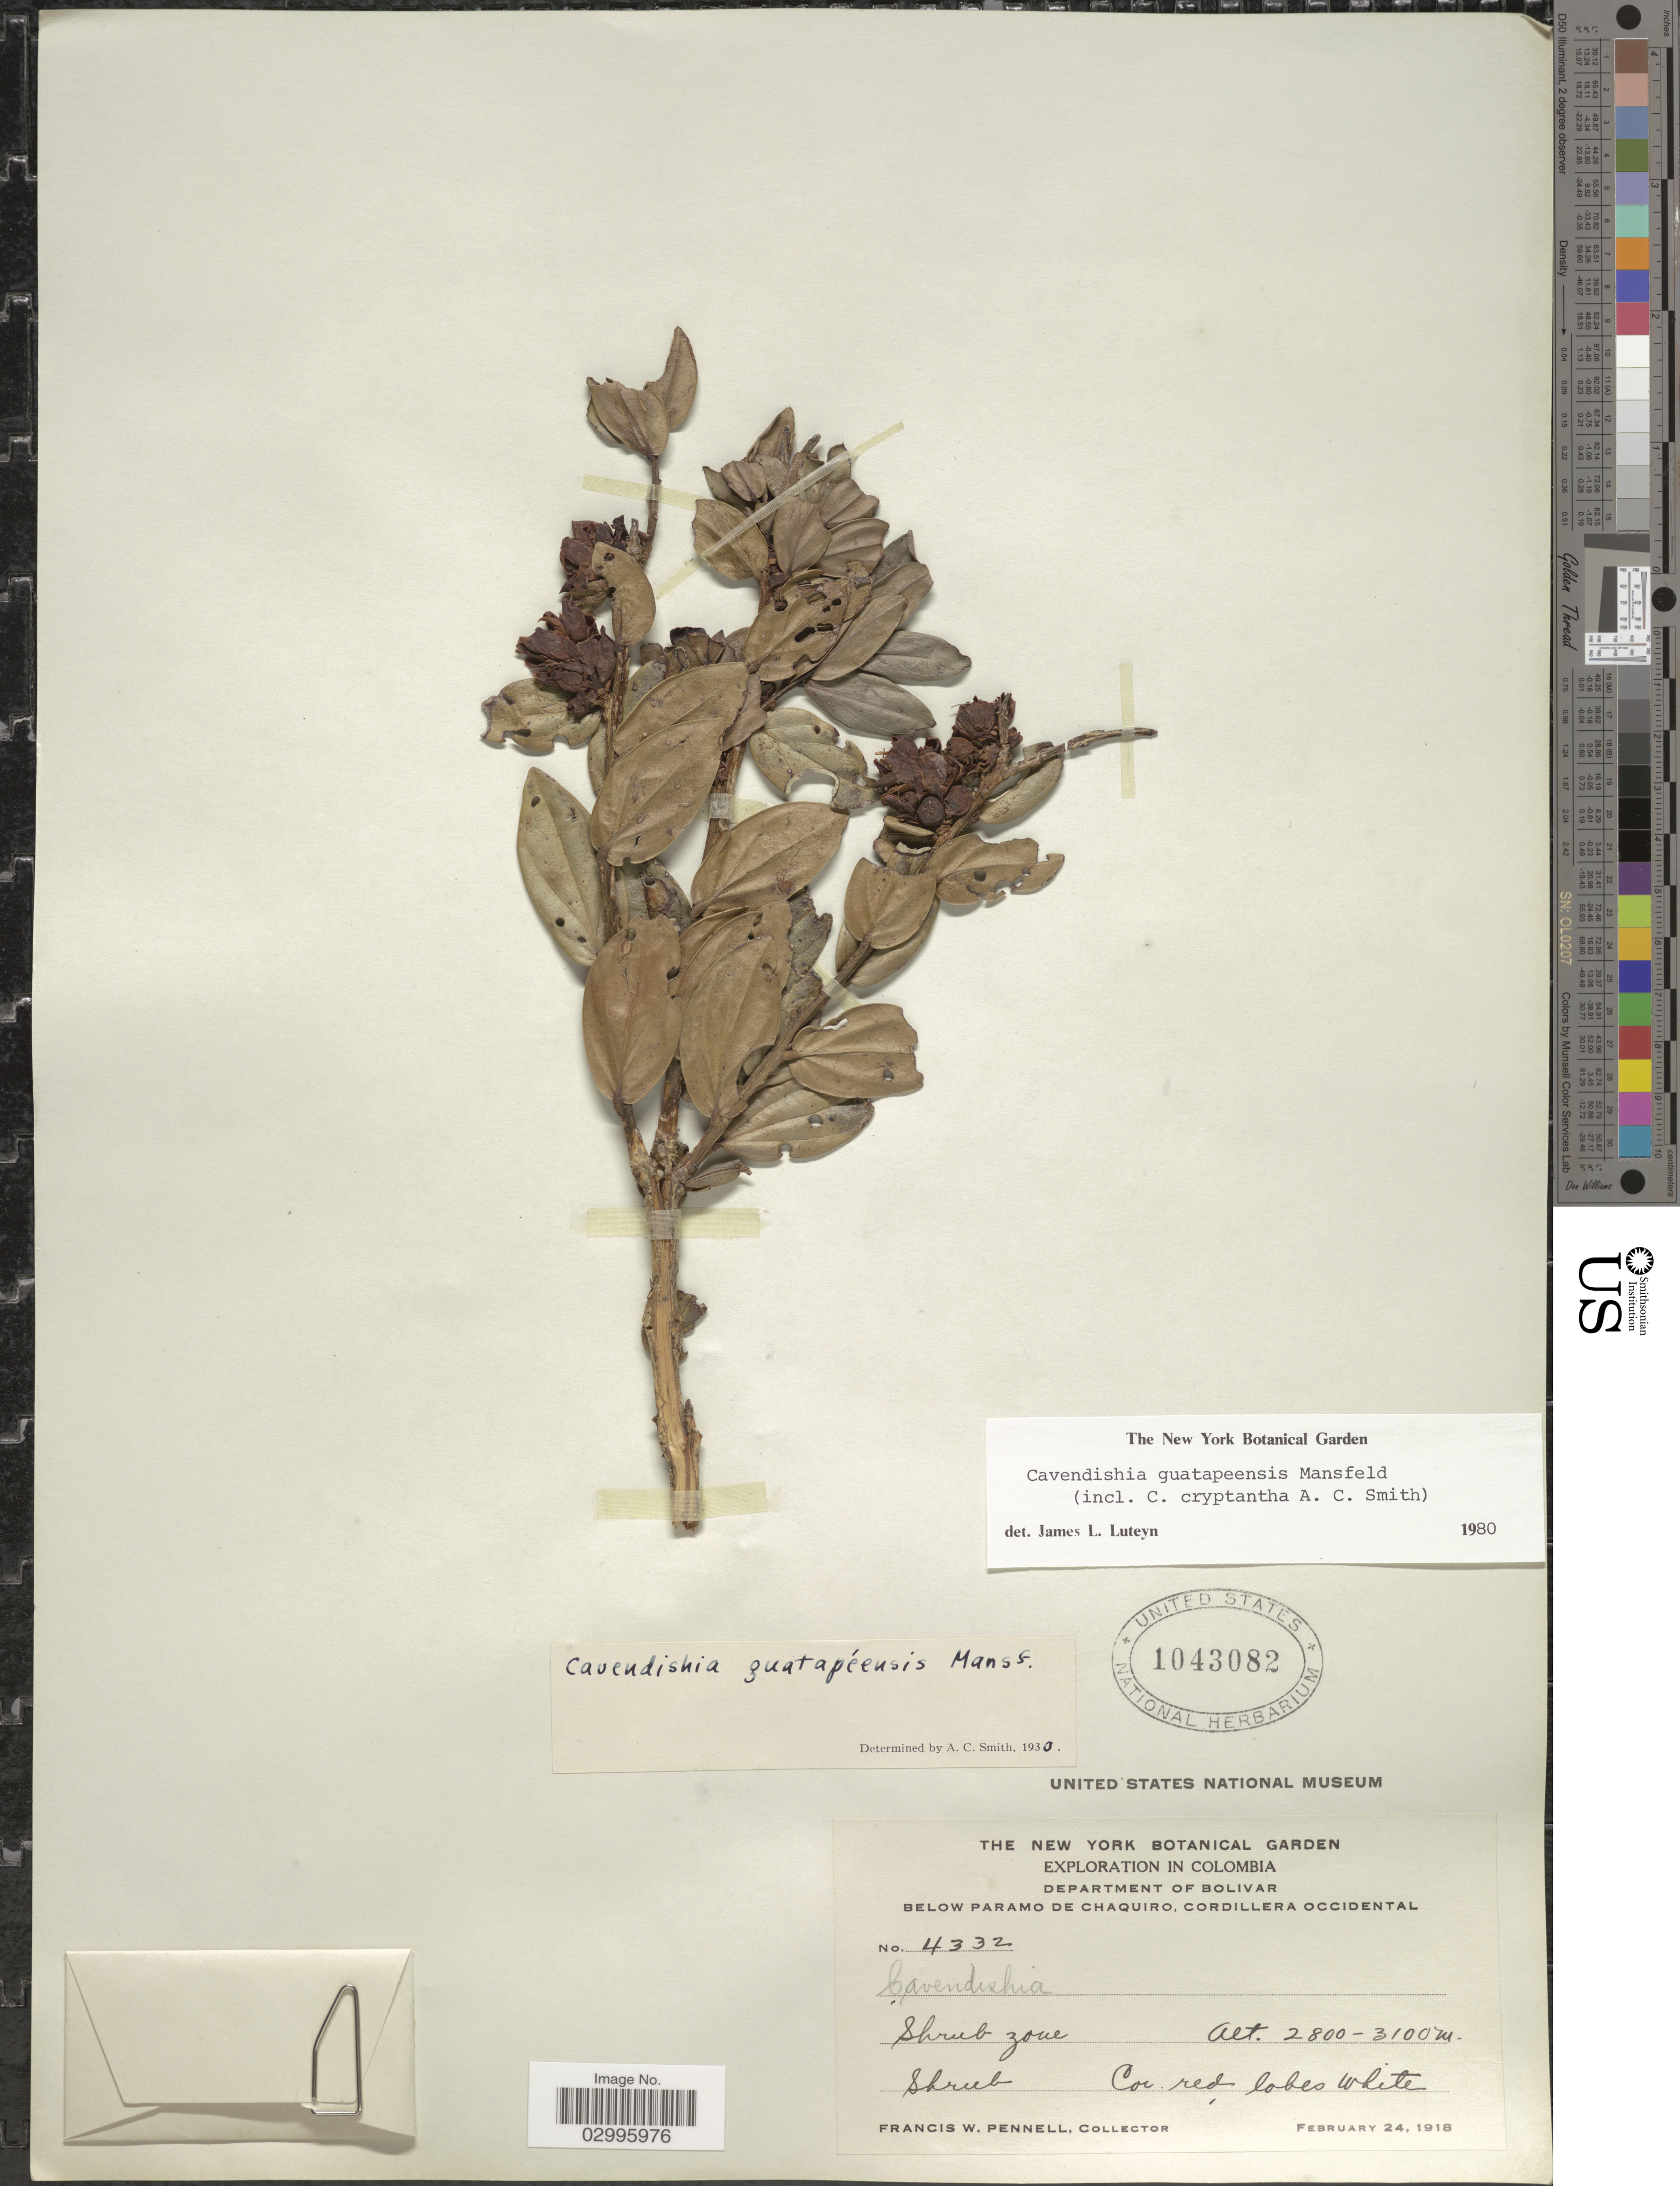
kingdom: Plantae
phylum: Tracheophyta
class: Magnoliopsida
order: Ericales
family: Ericaceae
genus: Cavendishia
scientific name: Cavendishia guatapeensis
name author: Mansf.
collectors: F. W. Pennell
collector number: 4332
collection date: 1918-02-24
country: Colombia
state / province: Bolívar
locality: Department of Bolivar. Below Paramo de Chaqyuiro, Cordillera Occidental.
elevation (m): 2800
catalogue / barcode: US 1043082